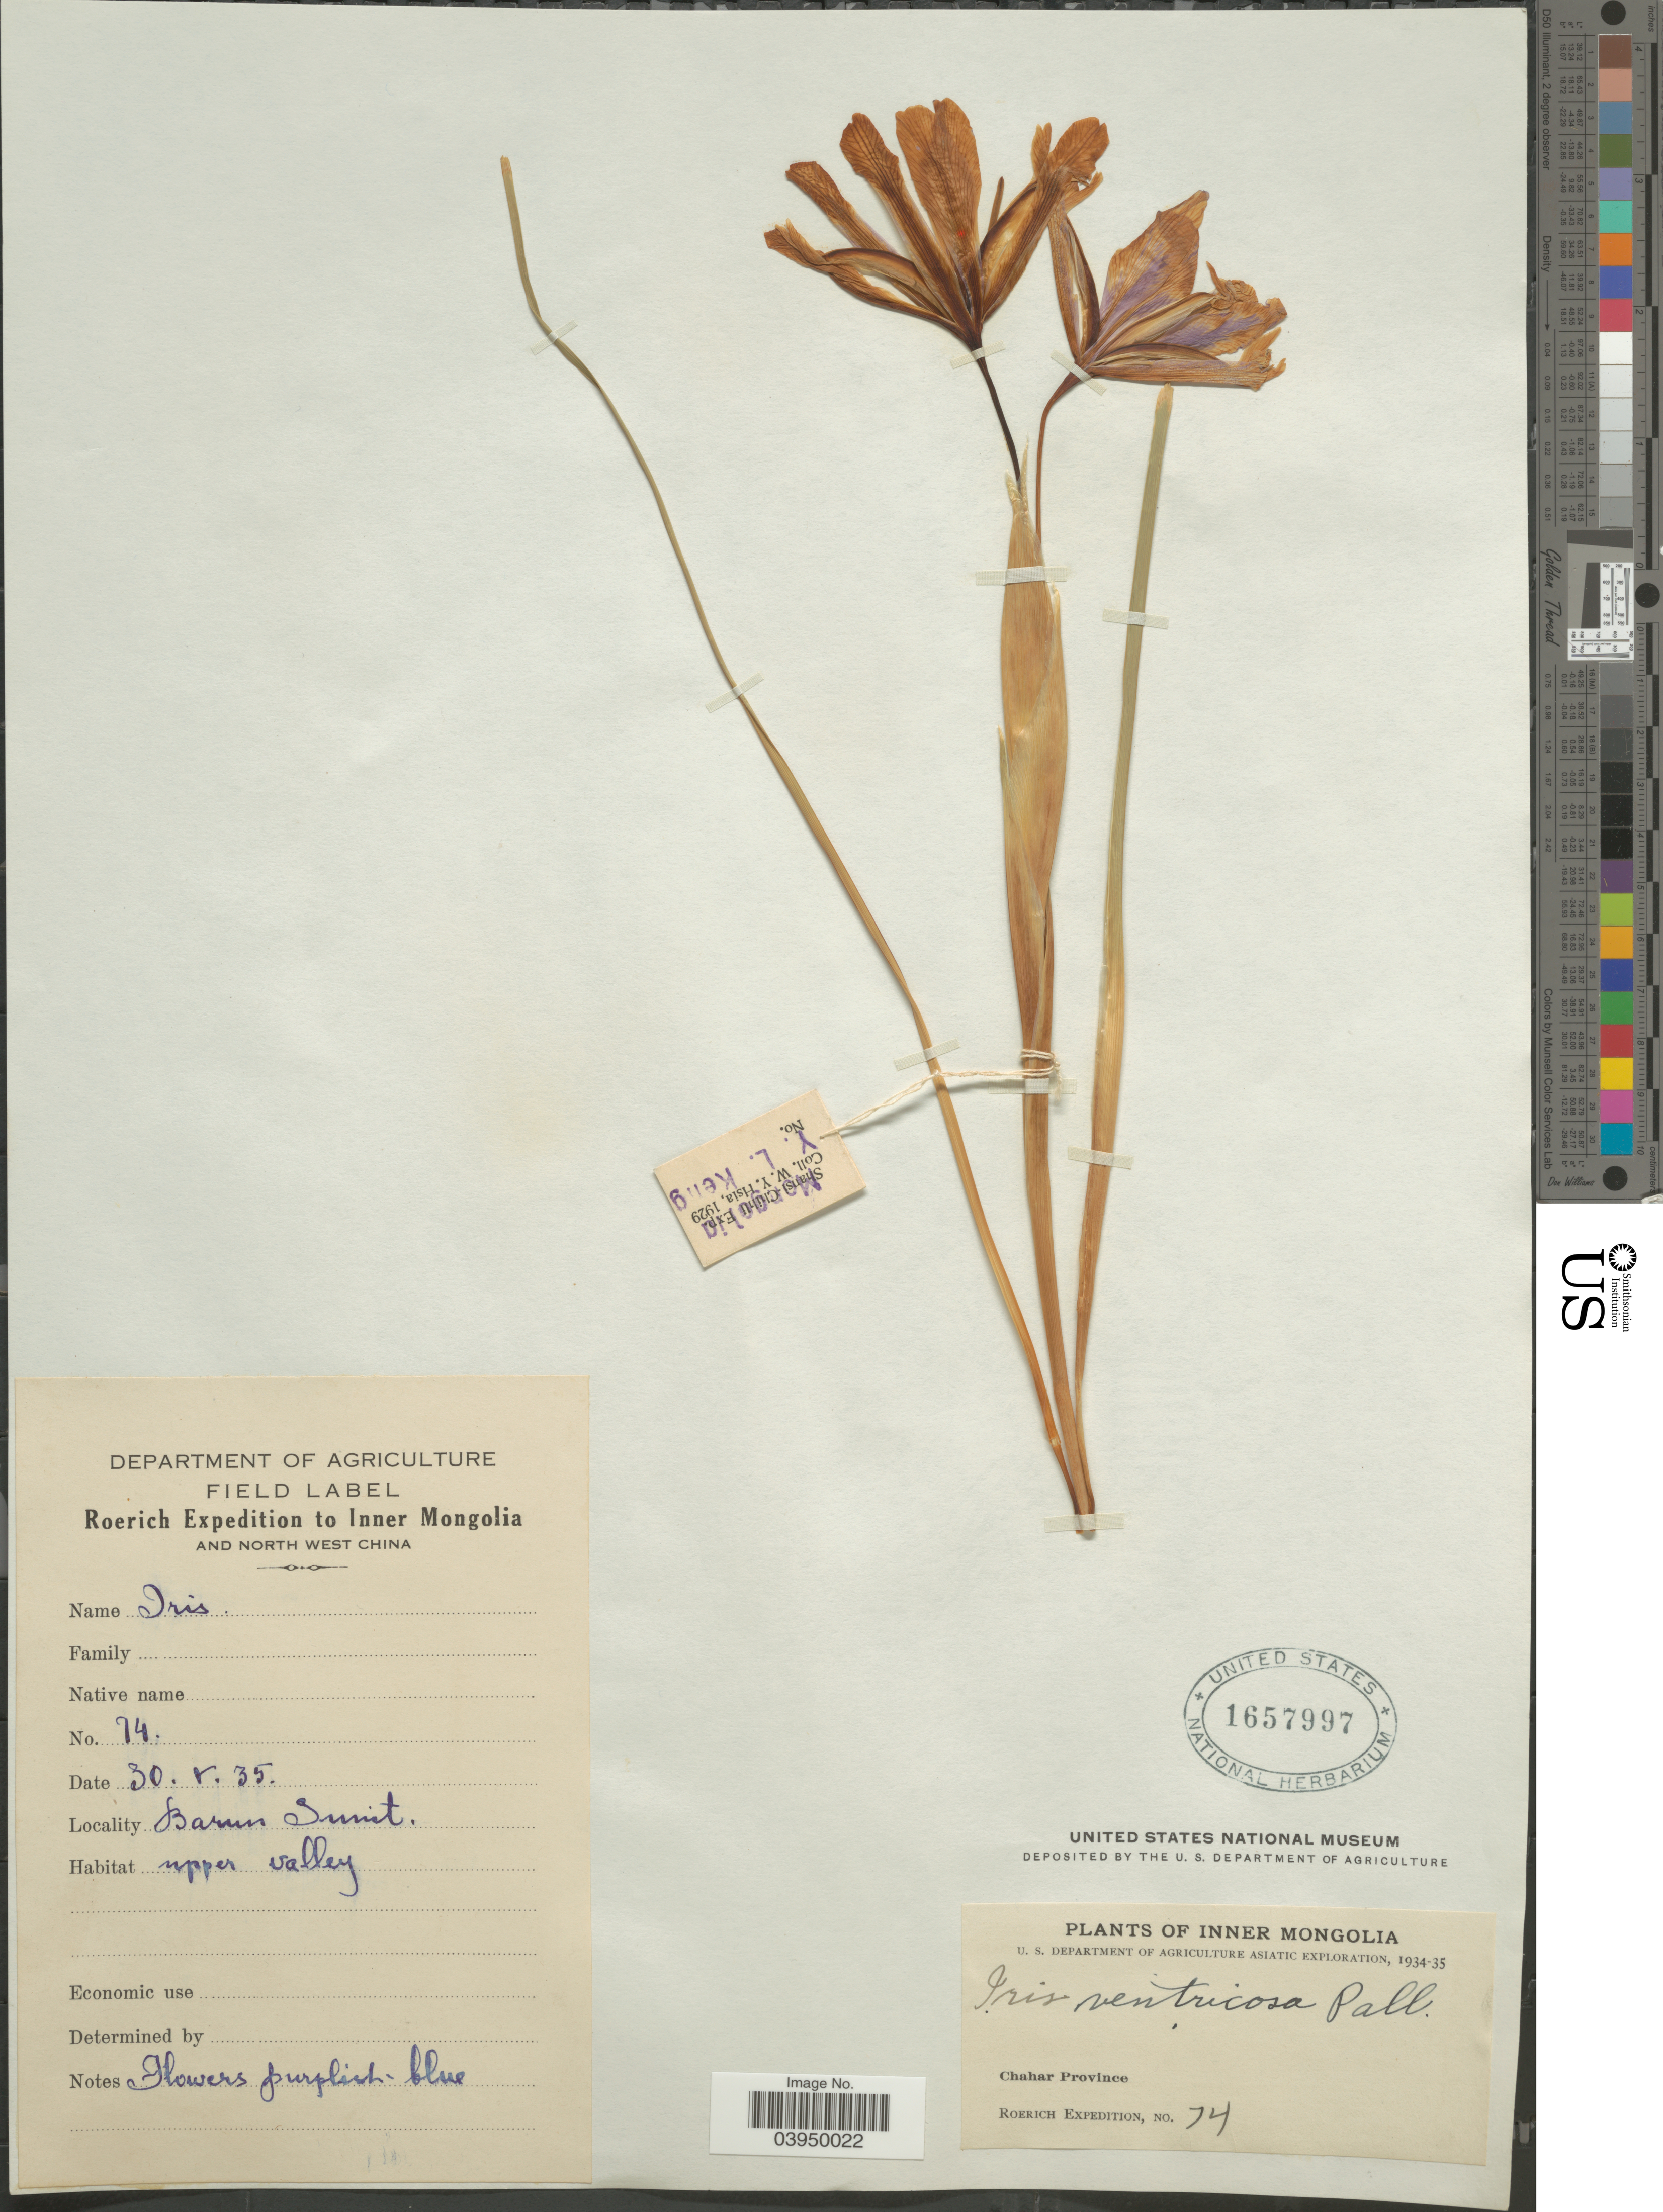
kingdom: Plantae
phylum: Tracheophyta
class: Liliopsida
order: Asparagales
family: Iridaceae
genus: Iris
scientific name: Iris ventricosa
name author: Pall.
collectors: Roerich Expedition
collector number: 74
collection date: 1935-05-30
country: China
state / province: Nei Monggol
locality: Inner Mongolia and North West China. Chahar Province. Barun Sunit. Upper valley.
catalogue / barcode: US 1657997